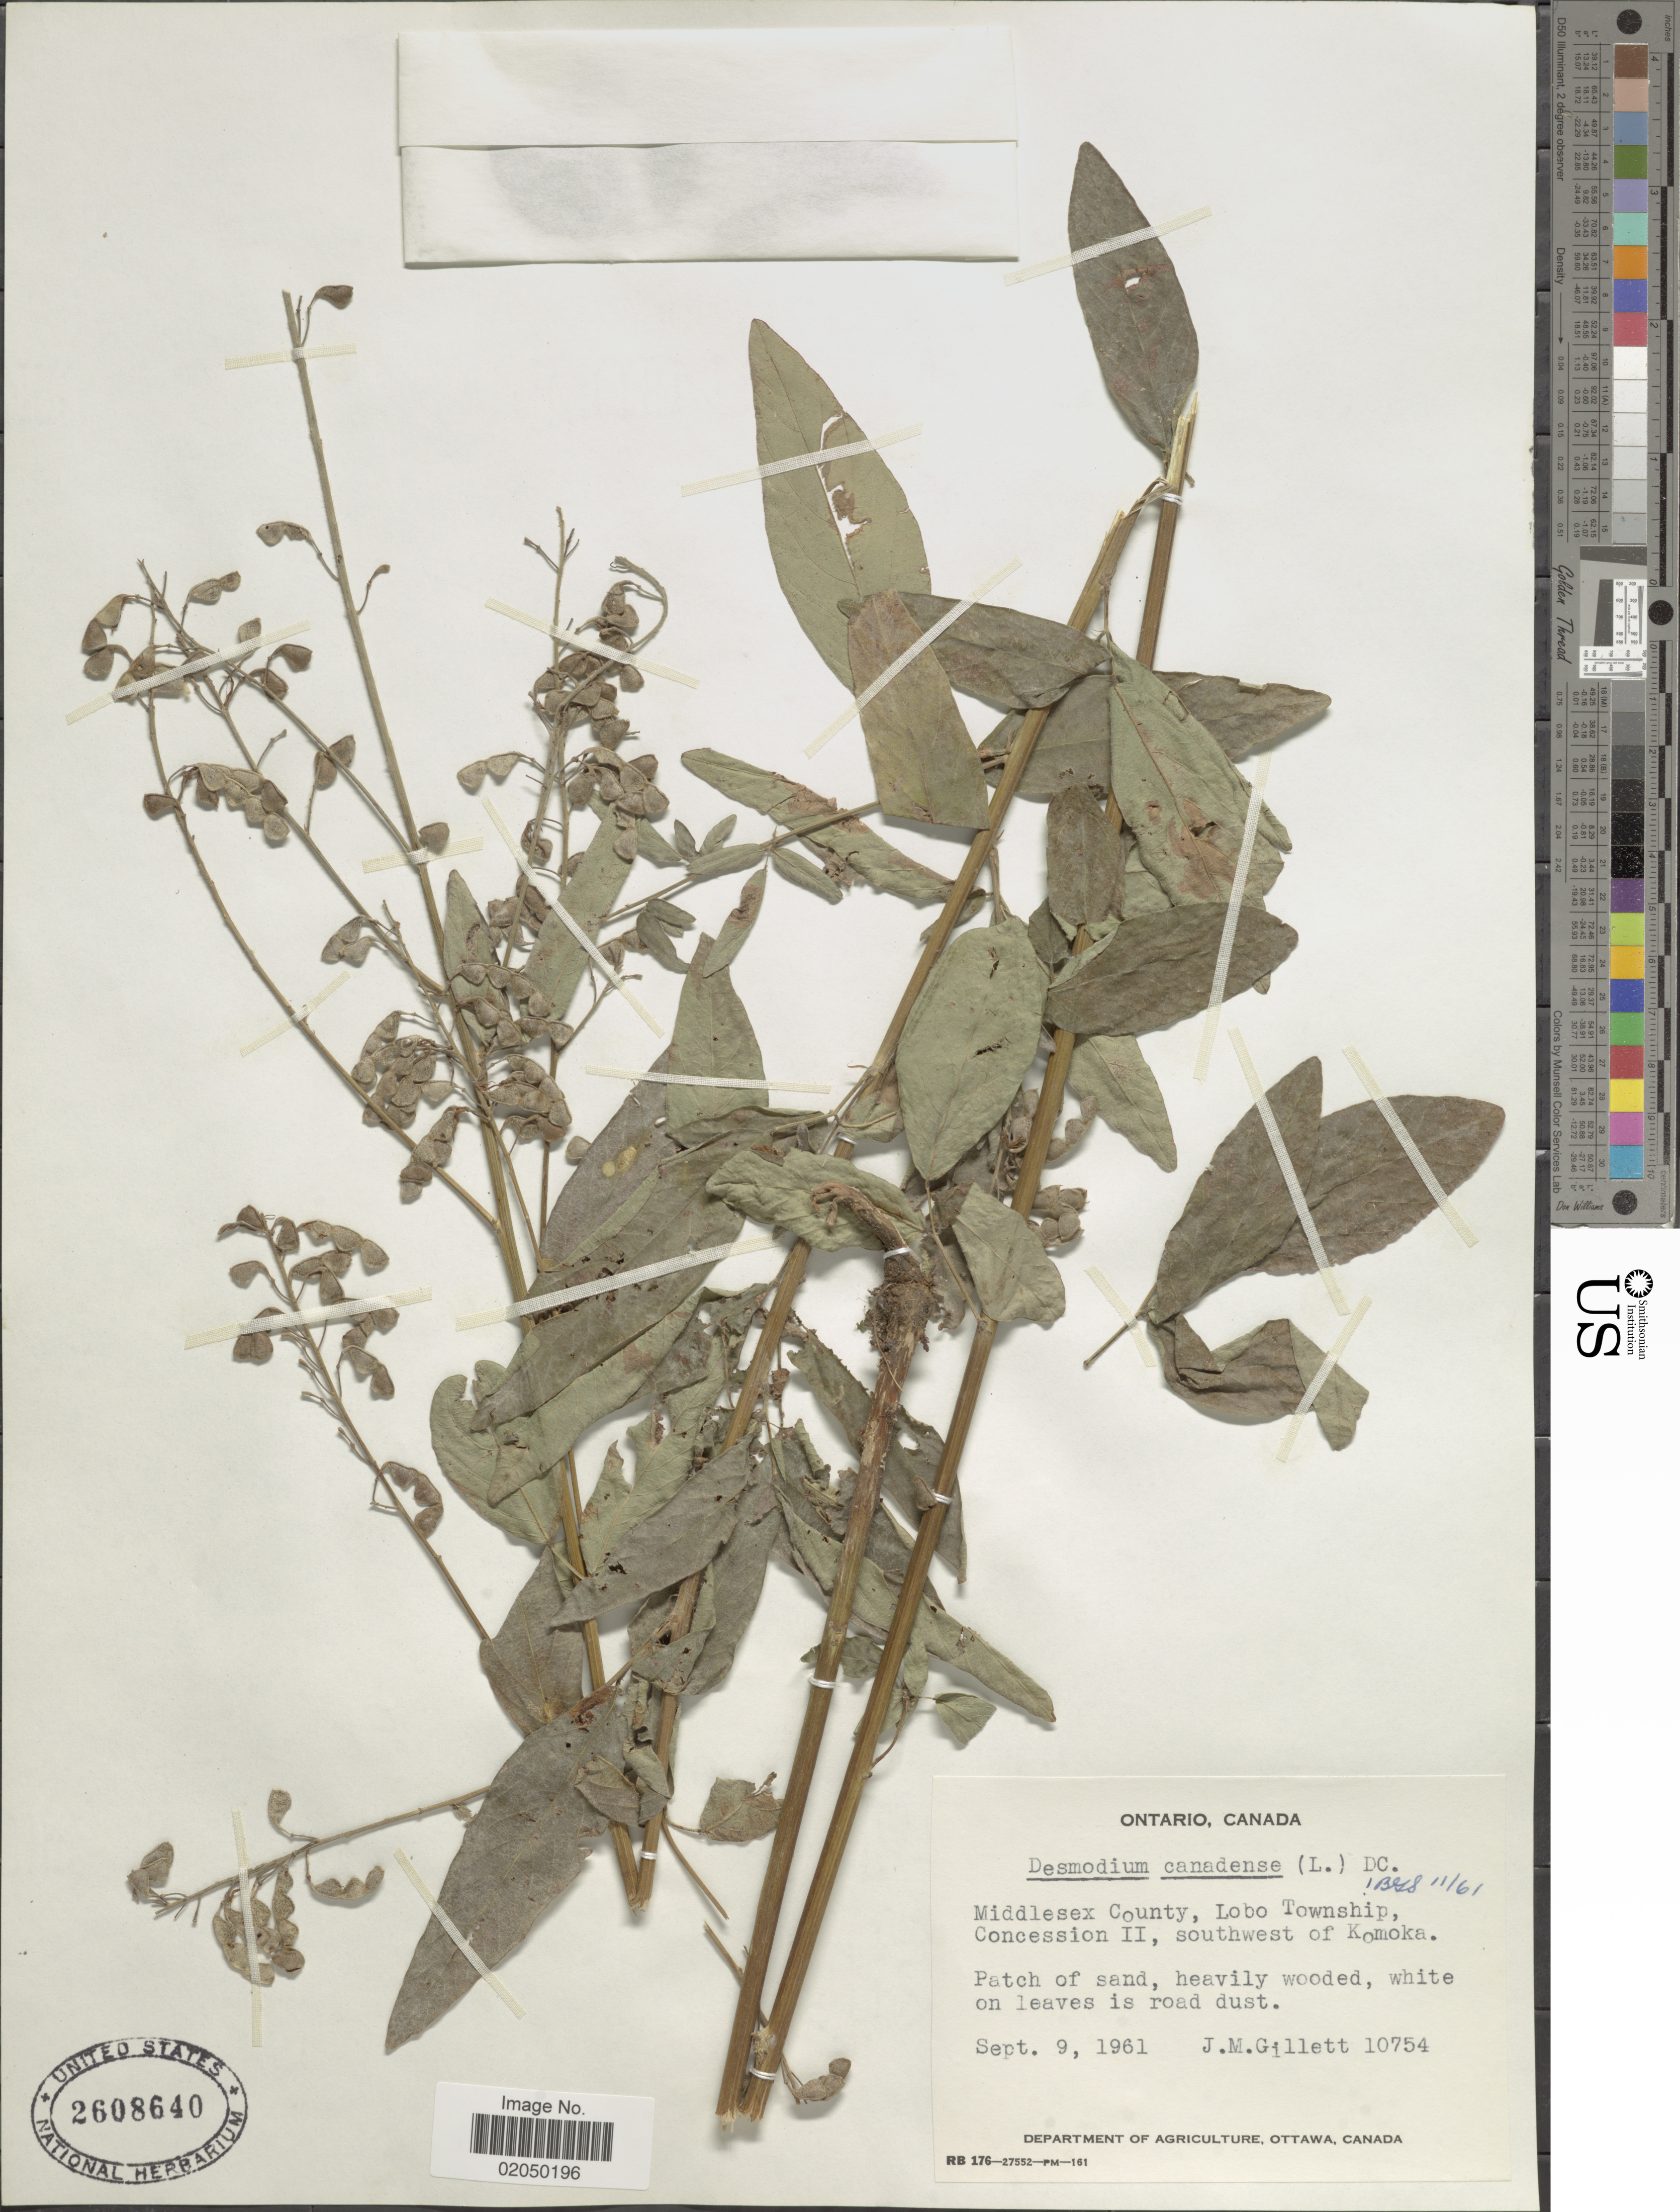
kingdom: Plantae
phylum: Tracheophyta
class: Magnoliopsida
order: Fabales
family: Fabaceae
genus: Desmodium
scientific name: Desmodium canadense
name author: (L.) DC.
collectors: J. M. Gillett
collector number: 10754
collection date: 1961-09-09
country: Canada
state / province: Ontario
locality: Middlesex County, Lobo Township, Concession II, southwest of Komoka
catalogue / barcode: US 2608640